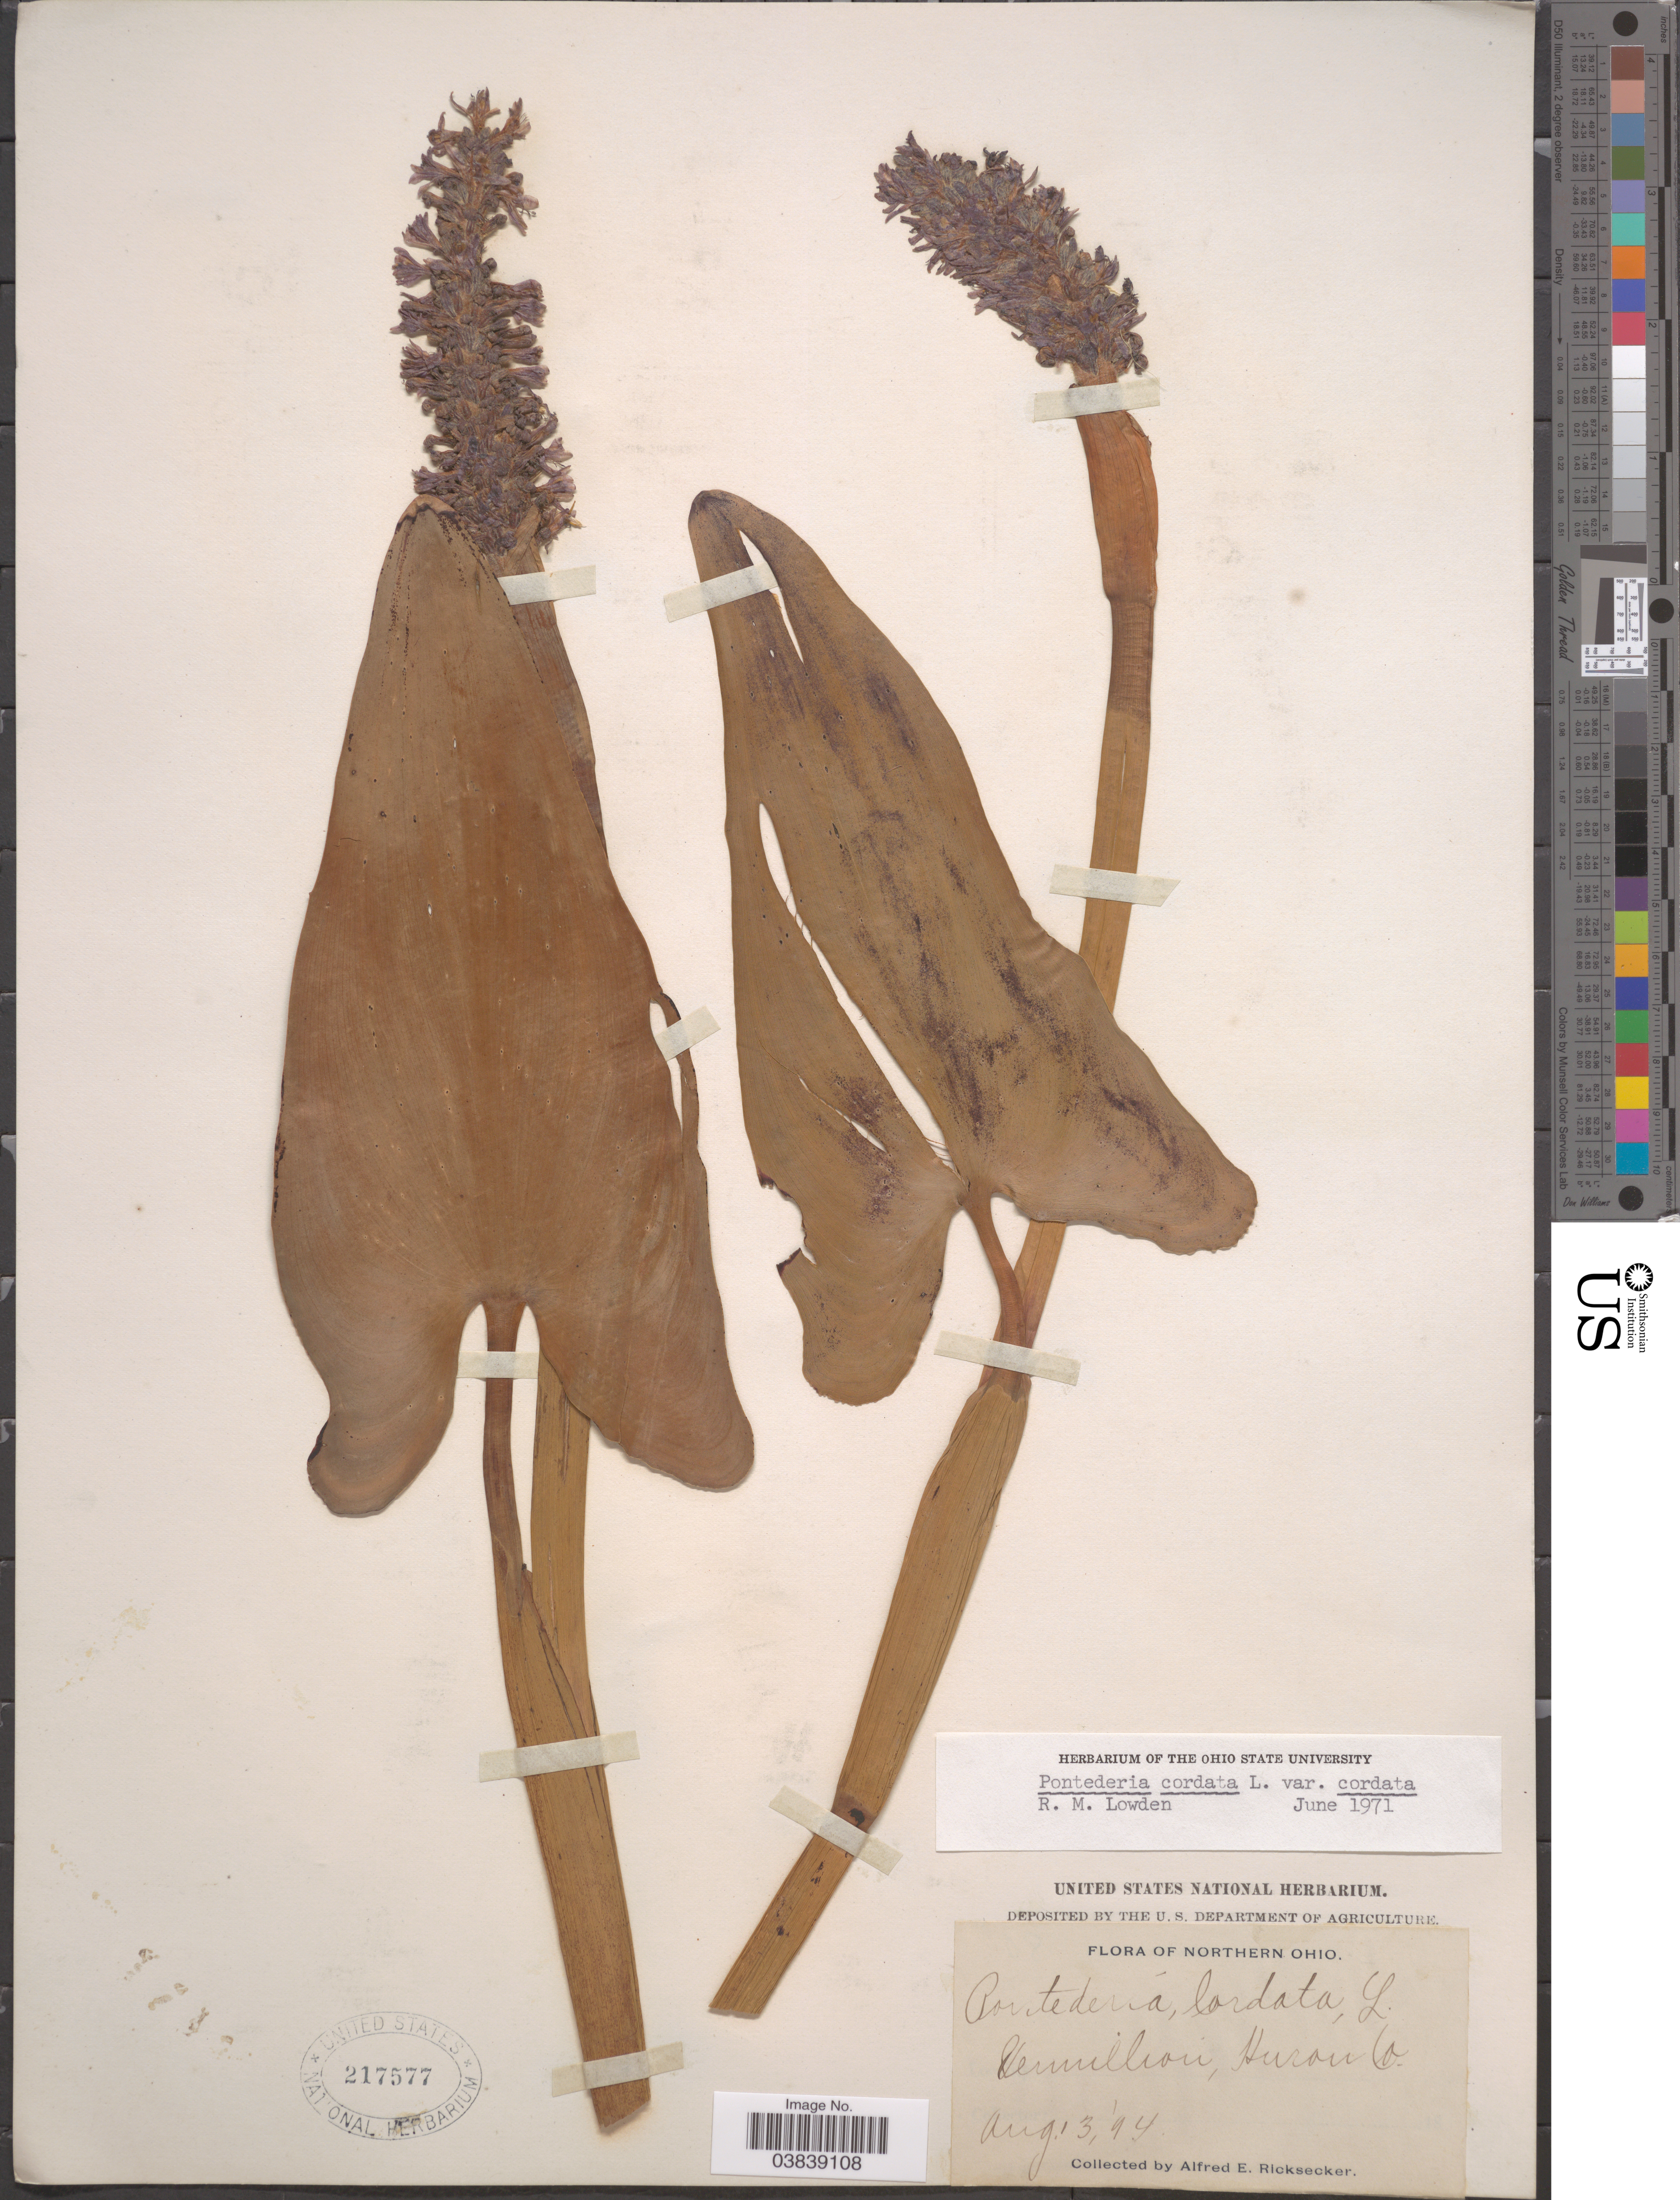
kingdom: Plantae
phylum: Tracheophyta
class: Liliopsida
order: Commelinales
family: Pontederiaceae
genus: Pontederia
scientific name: Pontederia cordata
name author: L.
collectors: A. E. Ricksecker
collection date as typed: Transcribed d/m/y: 13/8/94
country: United States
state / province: Ohio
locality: Northern Ohio. Vermillion, Huron Co.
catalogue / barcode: US 217577